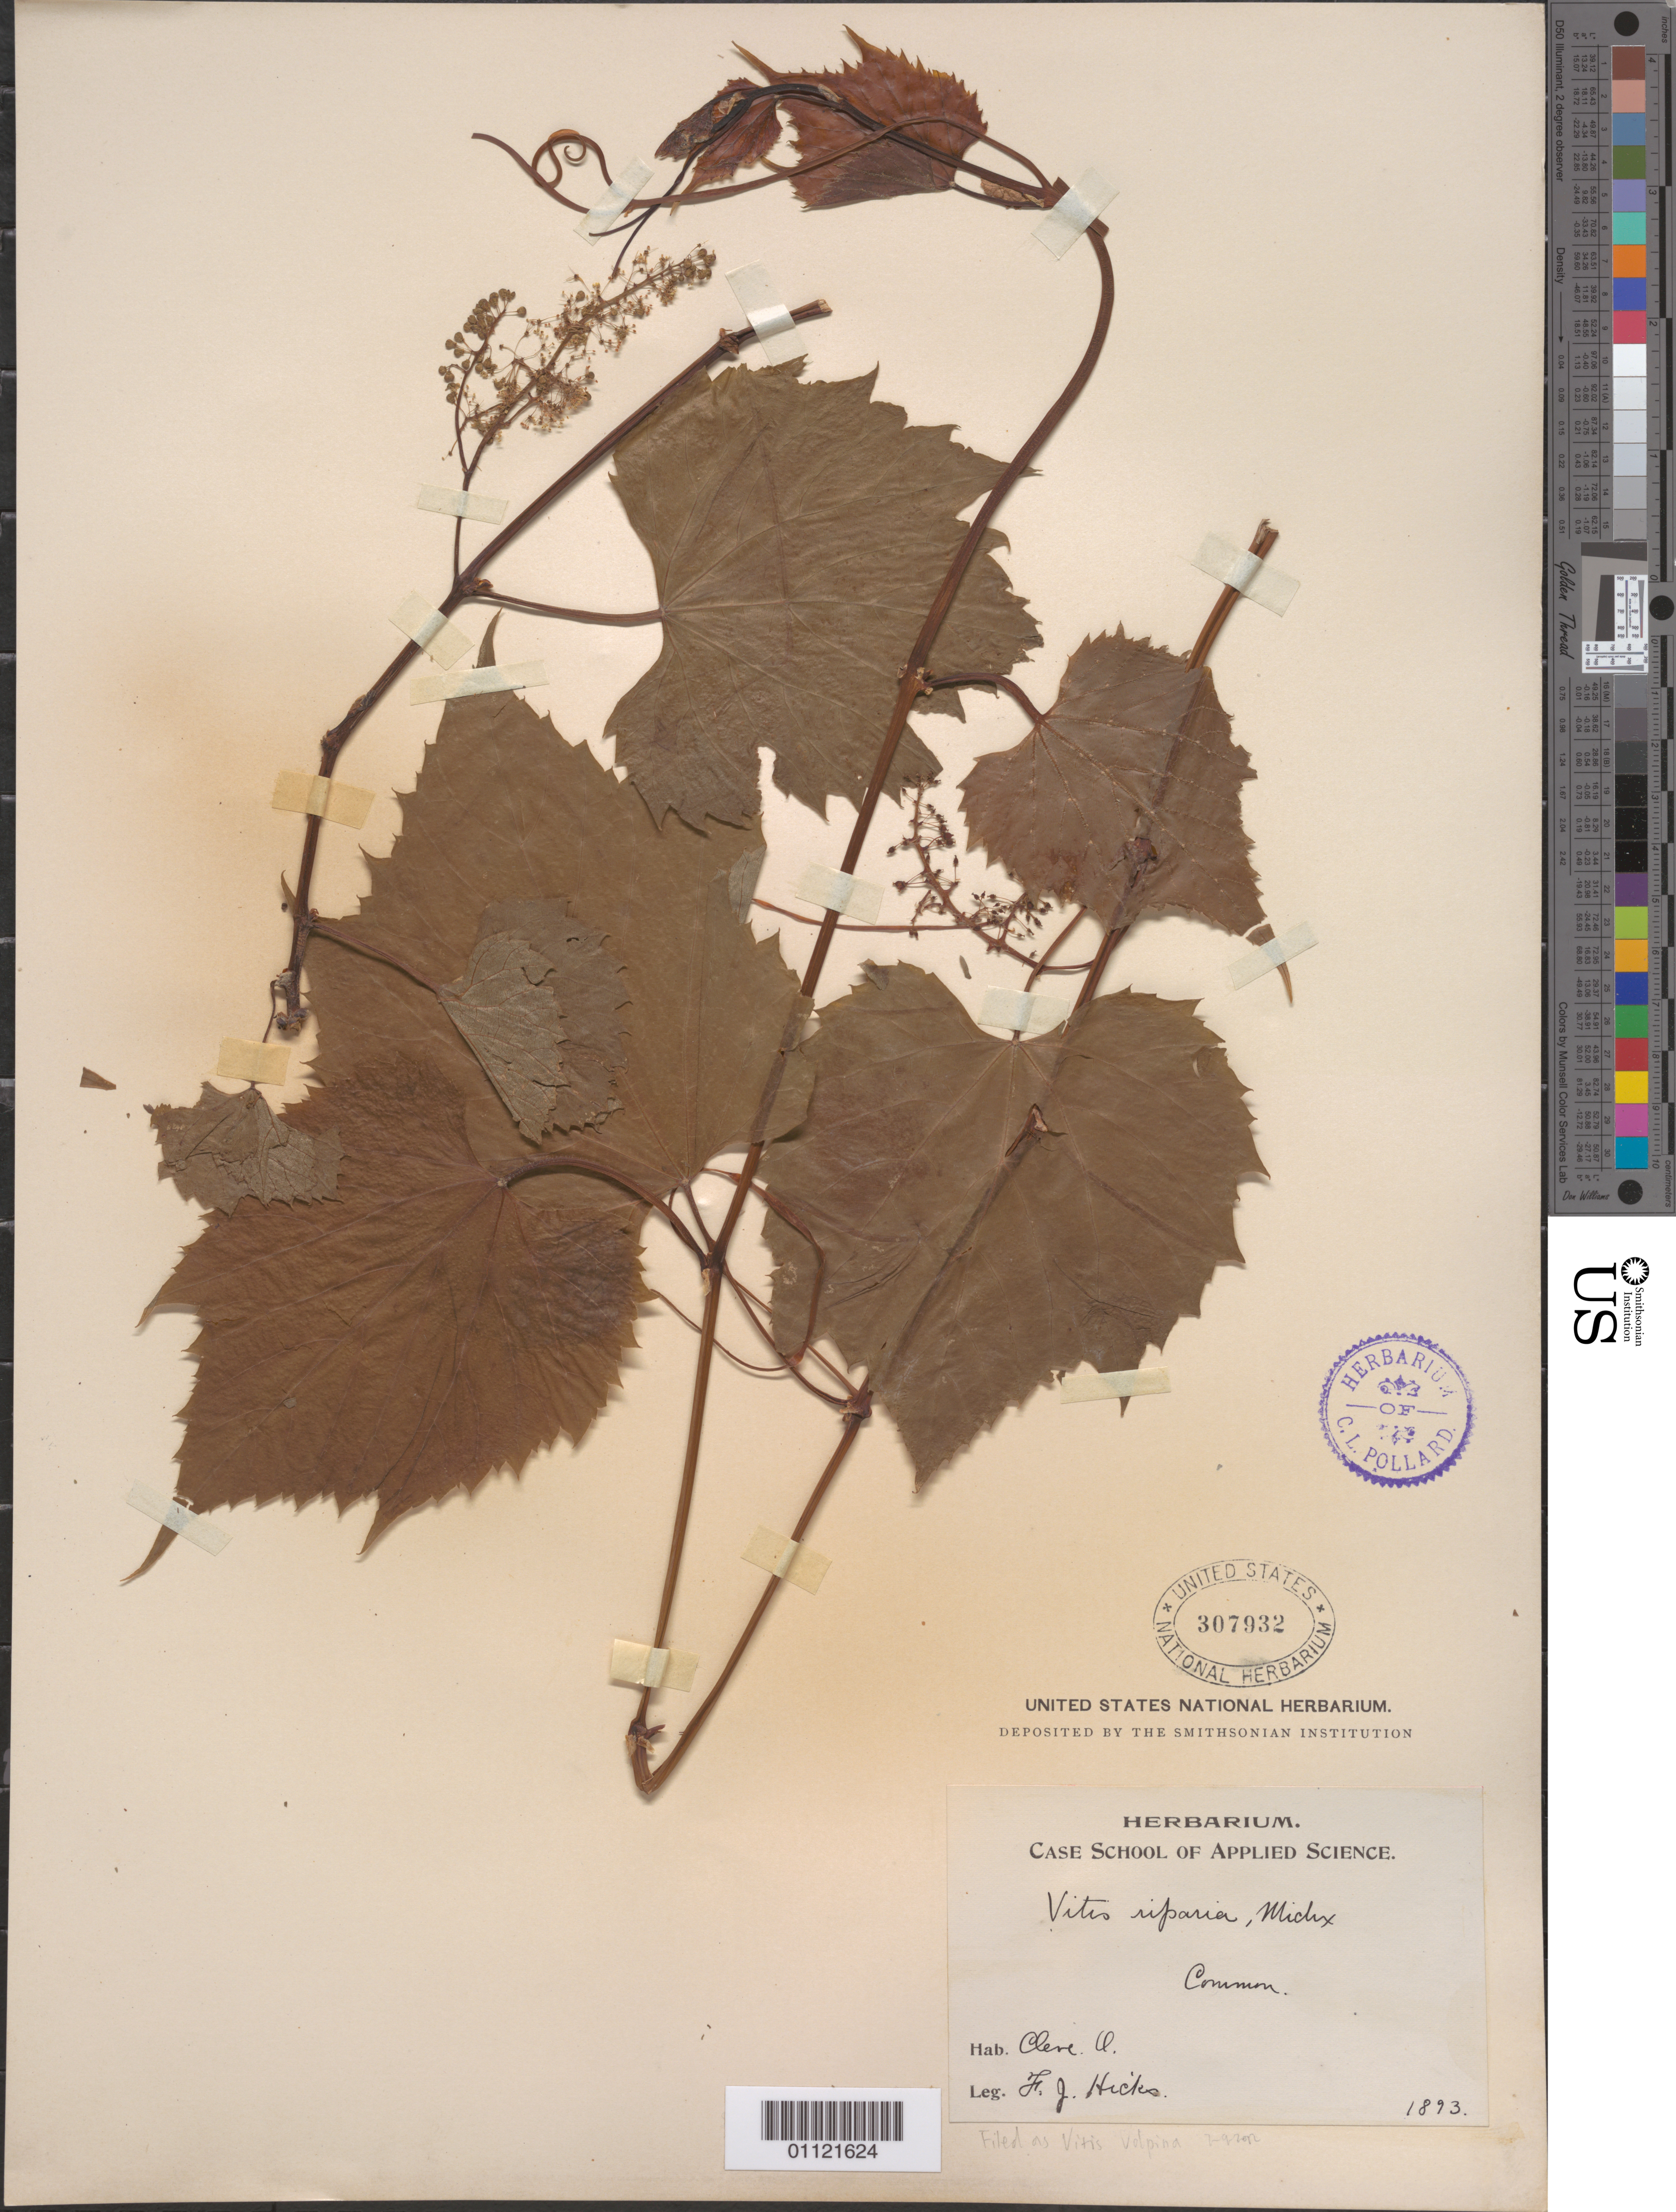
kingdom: Plantae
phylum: Tracheophyta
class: Magnoliopsida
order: Vitales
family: Vitaceae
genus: Vitis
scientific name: Vitis vulpina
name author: L.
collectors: L. E. Hicks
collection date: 1893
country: United States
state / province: Ohio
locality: Cleveland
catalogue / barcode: US 307932